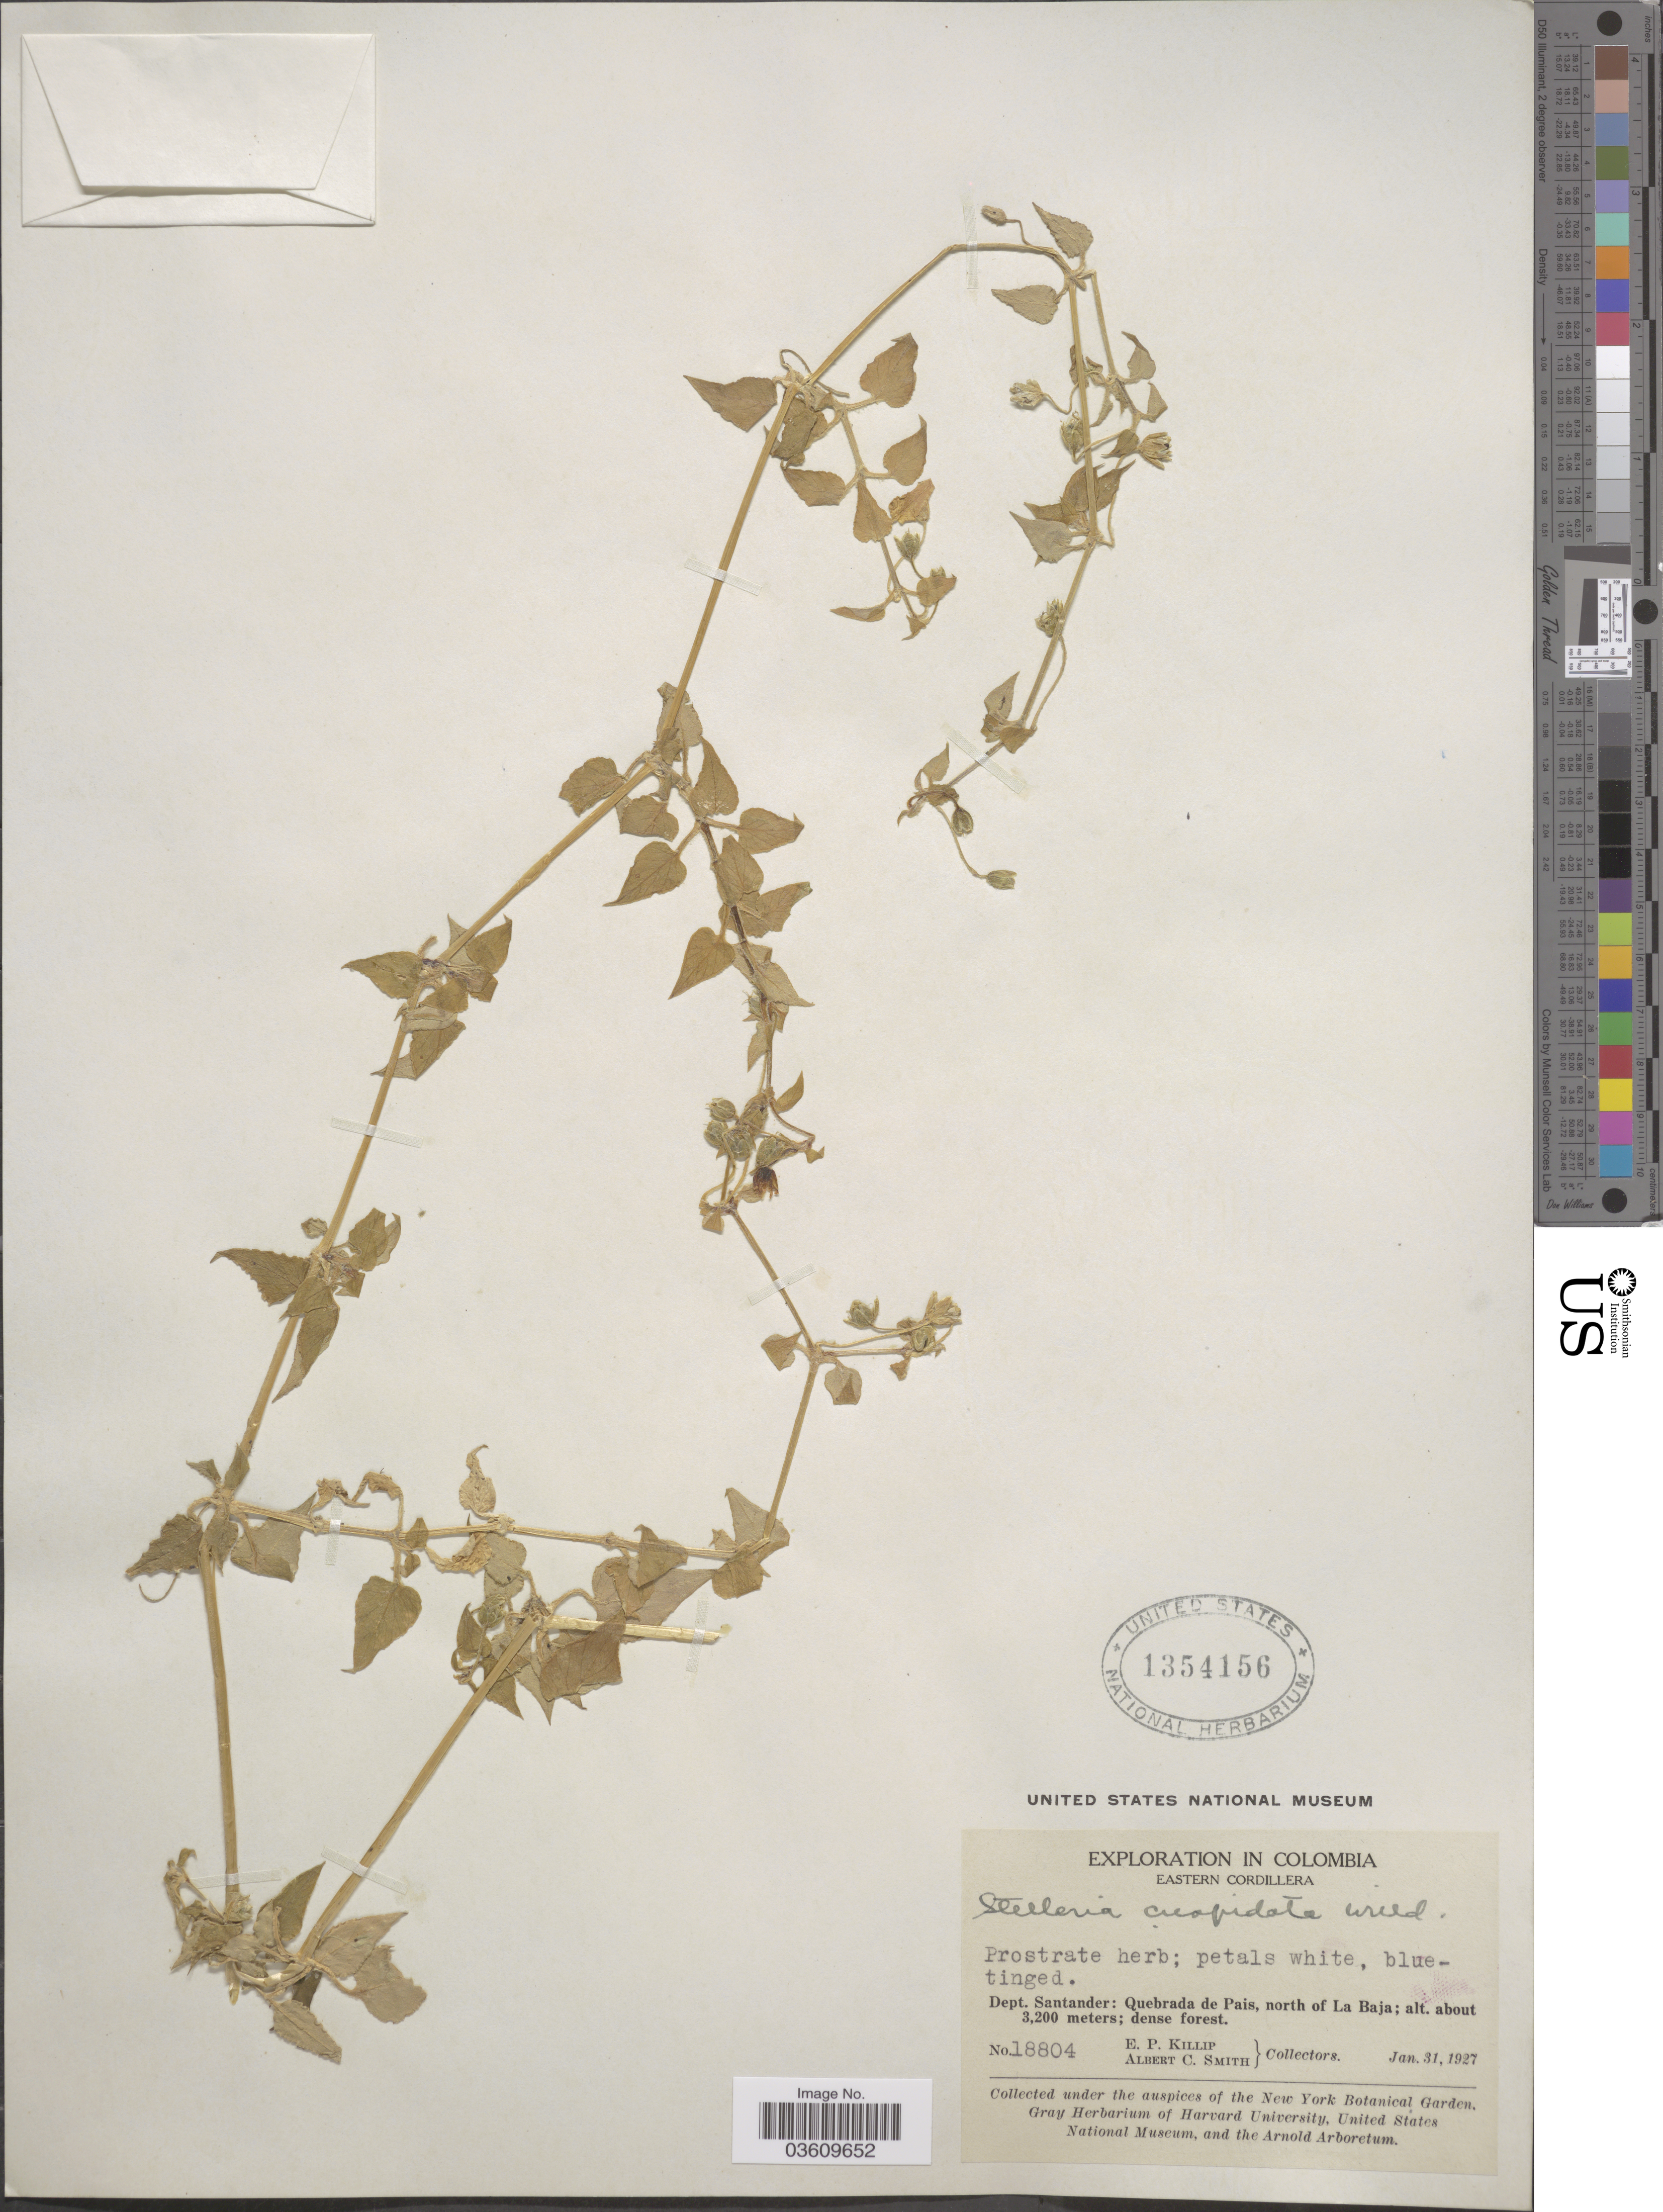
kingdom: Plantae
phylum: Tracheophyta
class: Magnoliopsida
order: Caryophyllales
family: Caryophyllaceae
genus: Stellaria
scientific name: Stellaria cuspidata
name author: Willd. ex Schltdl.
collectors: E. P. Killip & A. C. Smith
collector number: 18804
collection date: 1927-01-31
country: Colombia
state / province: Santander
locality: Eastern Cordillera. Dept. Santander: Quebrada de Pais, north of La Baja.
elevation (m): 3200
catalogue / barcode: US 1354156